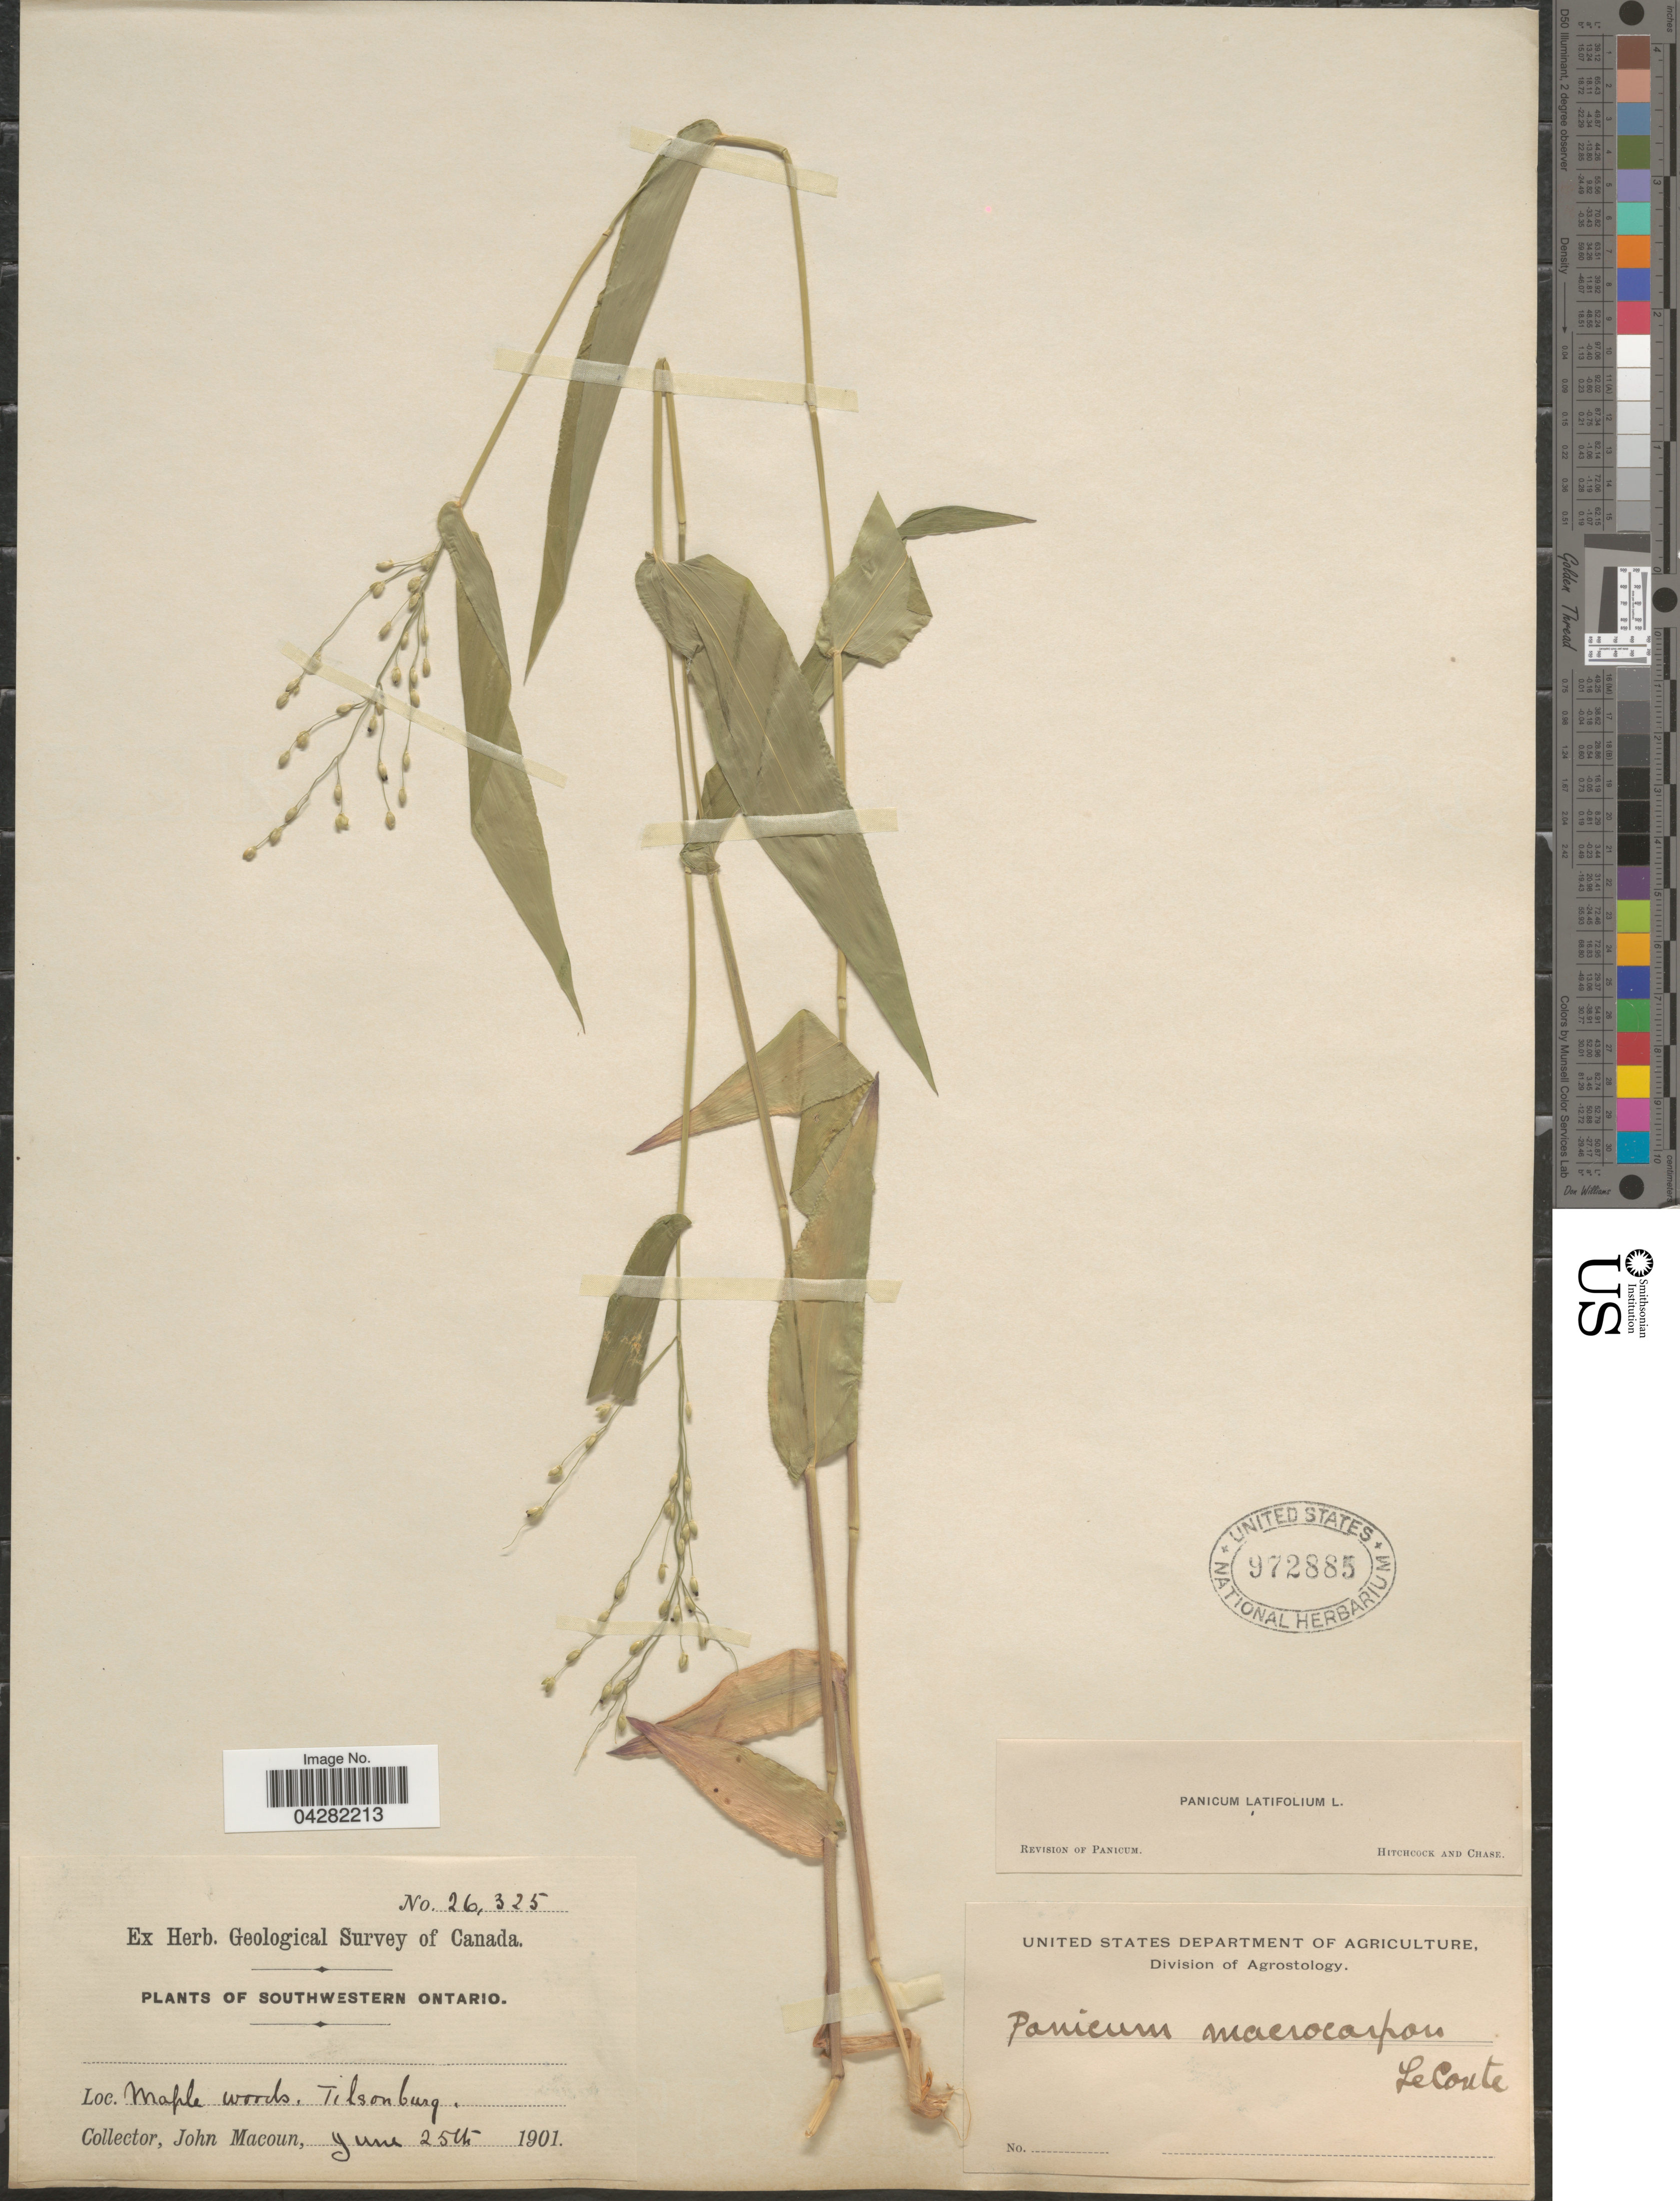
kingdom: Plantae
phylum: Tracheophyta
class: Liliopsida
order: Poales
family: Poaceae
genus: Dichanthelium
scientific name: Dichanthelium latifolium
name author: (L.) Harvill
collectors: J. Macoun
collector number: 26325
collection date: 1901-06-25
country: Canada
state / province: Ontario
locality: Geological Survey of Canada. Southwestern Ontario. Maple woods, Tilsonburg.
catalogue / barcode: US 972885